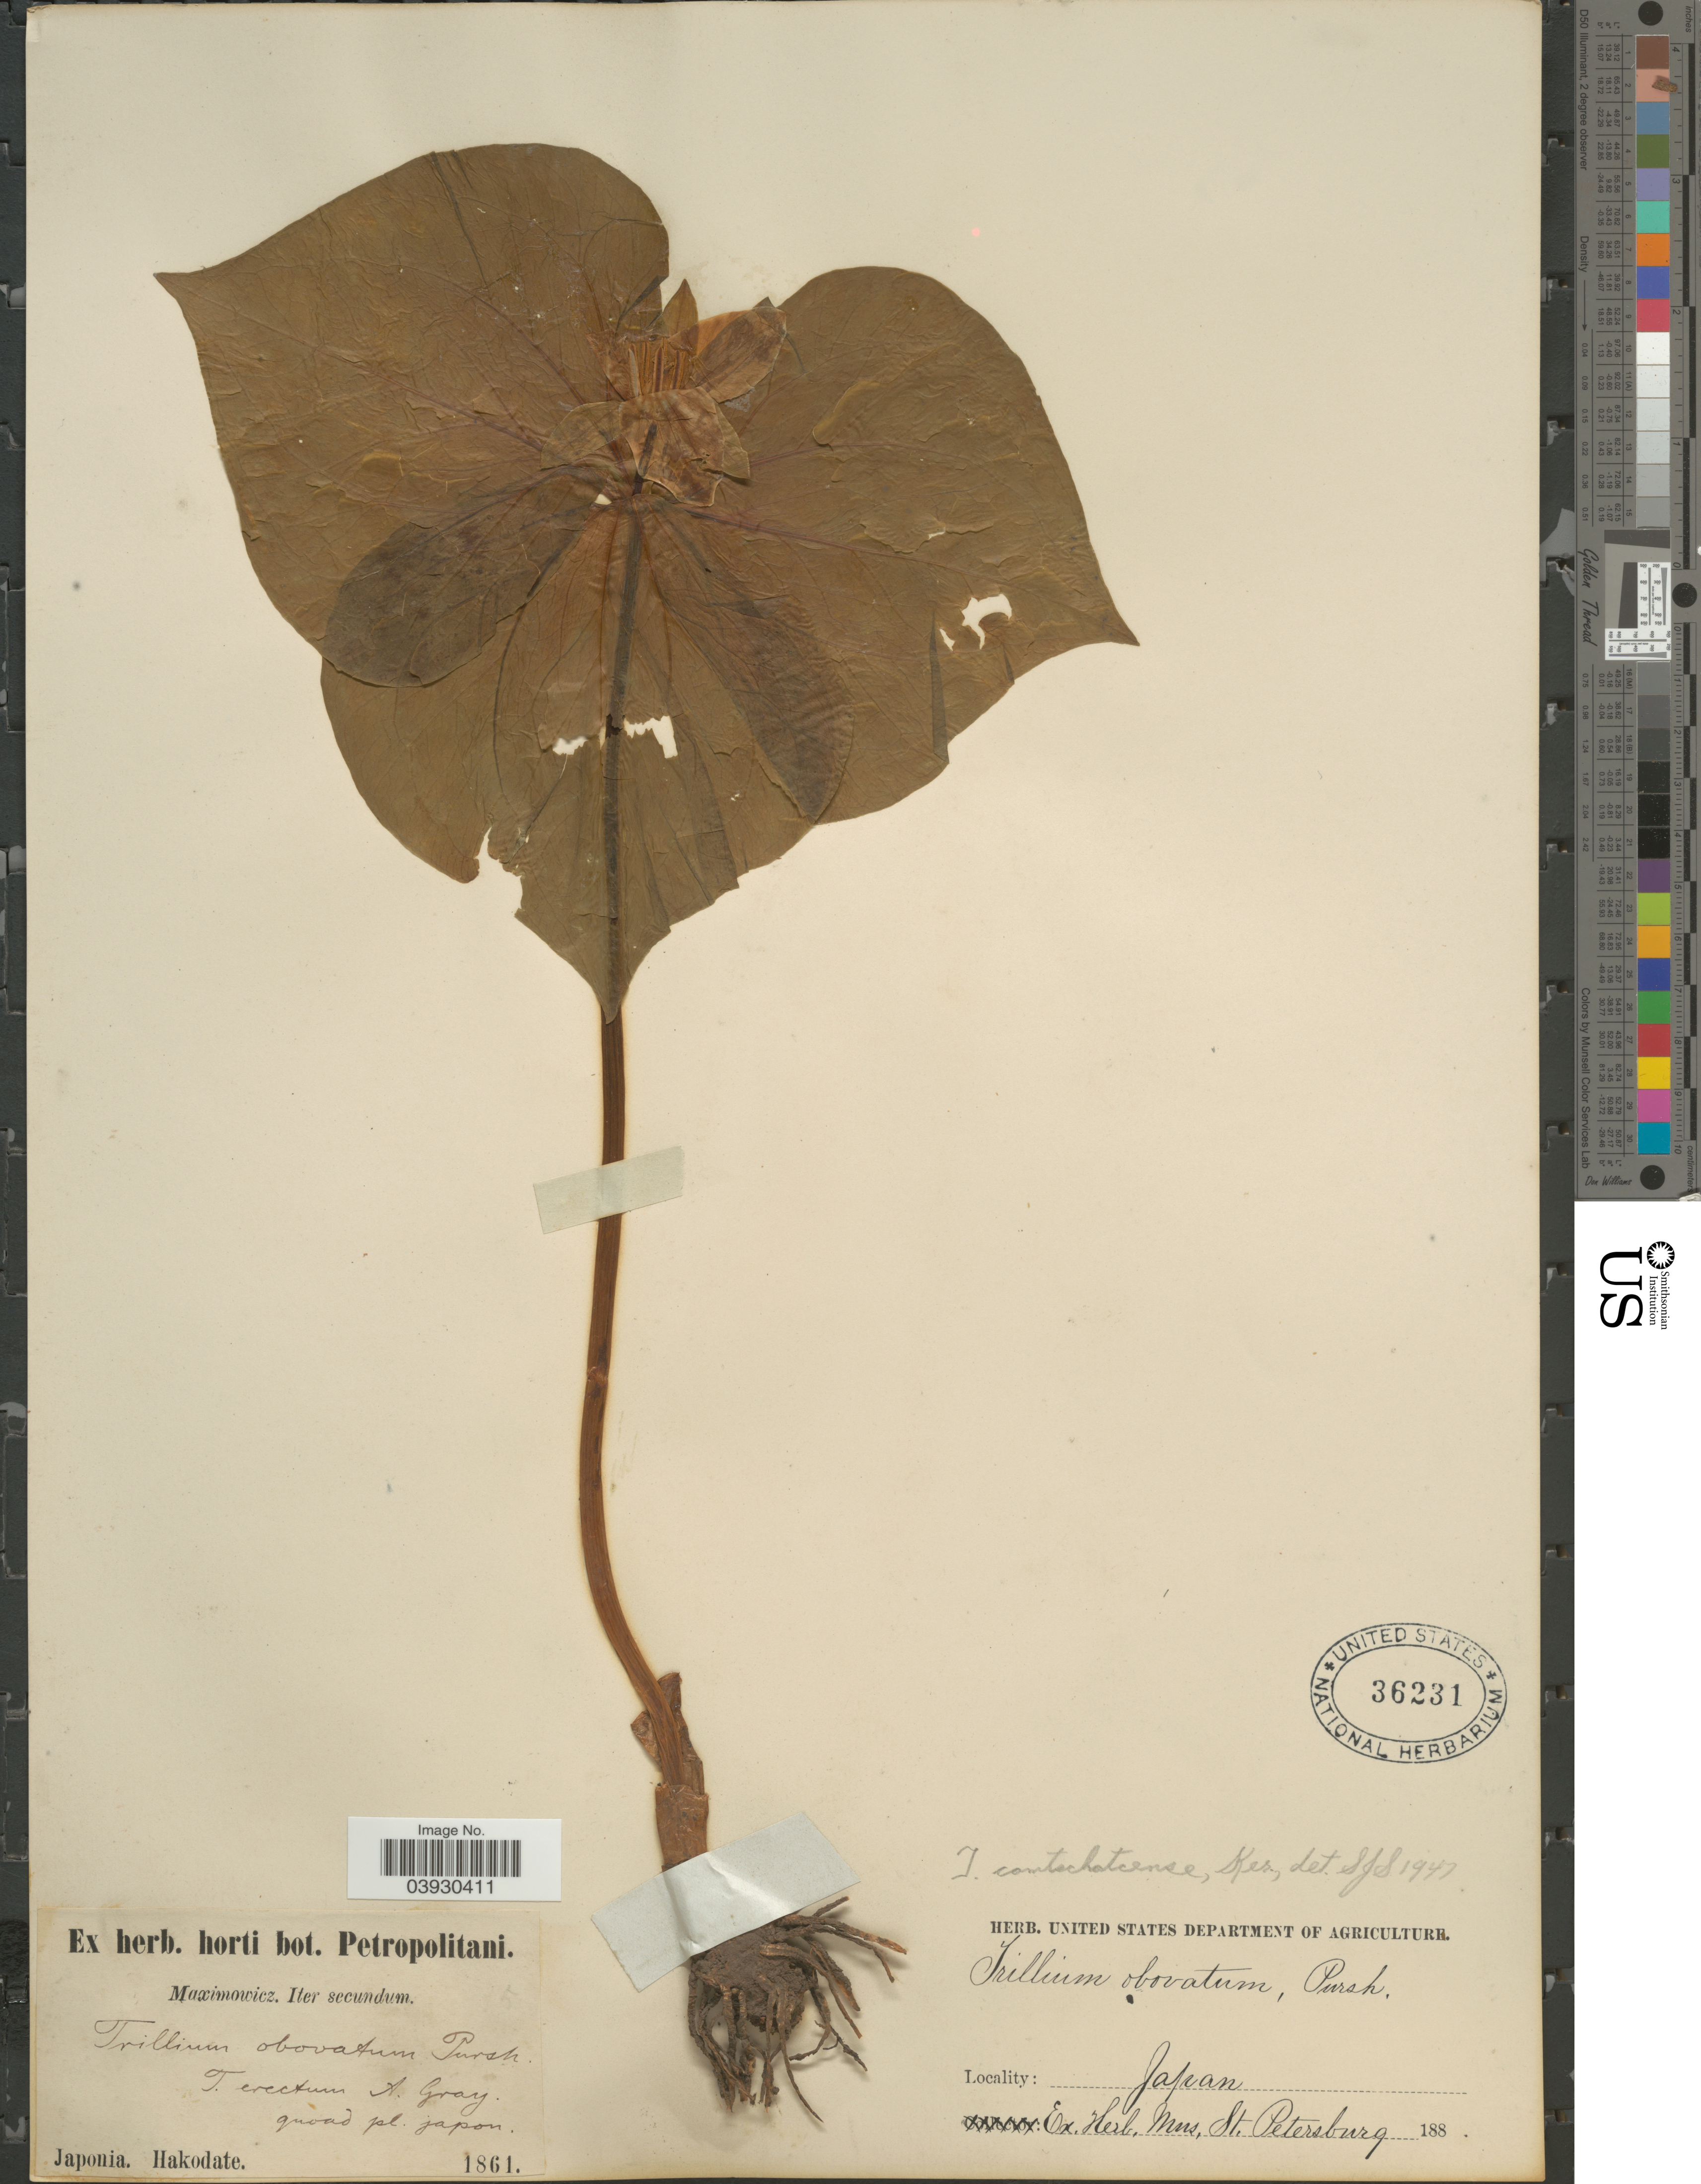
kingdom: Plantae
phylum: Tracheophyta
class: Liliopsida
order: Liliales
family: Melanthiaceae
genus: Trillium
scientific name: Trillium camschatcense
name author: Ker Gawl.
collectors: Maximowicz, --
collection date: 1861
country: Japan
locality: Hakodate.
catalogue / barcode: US 36231